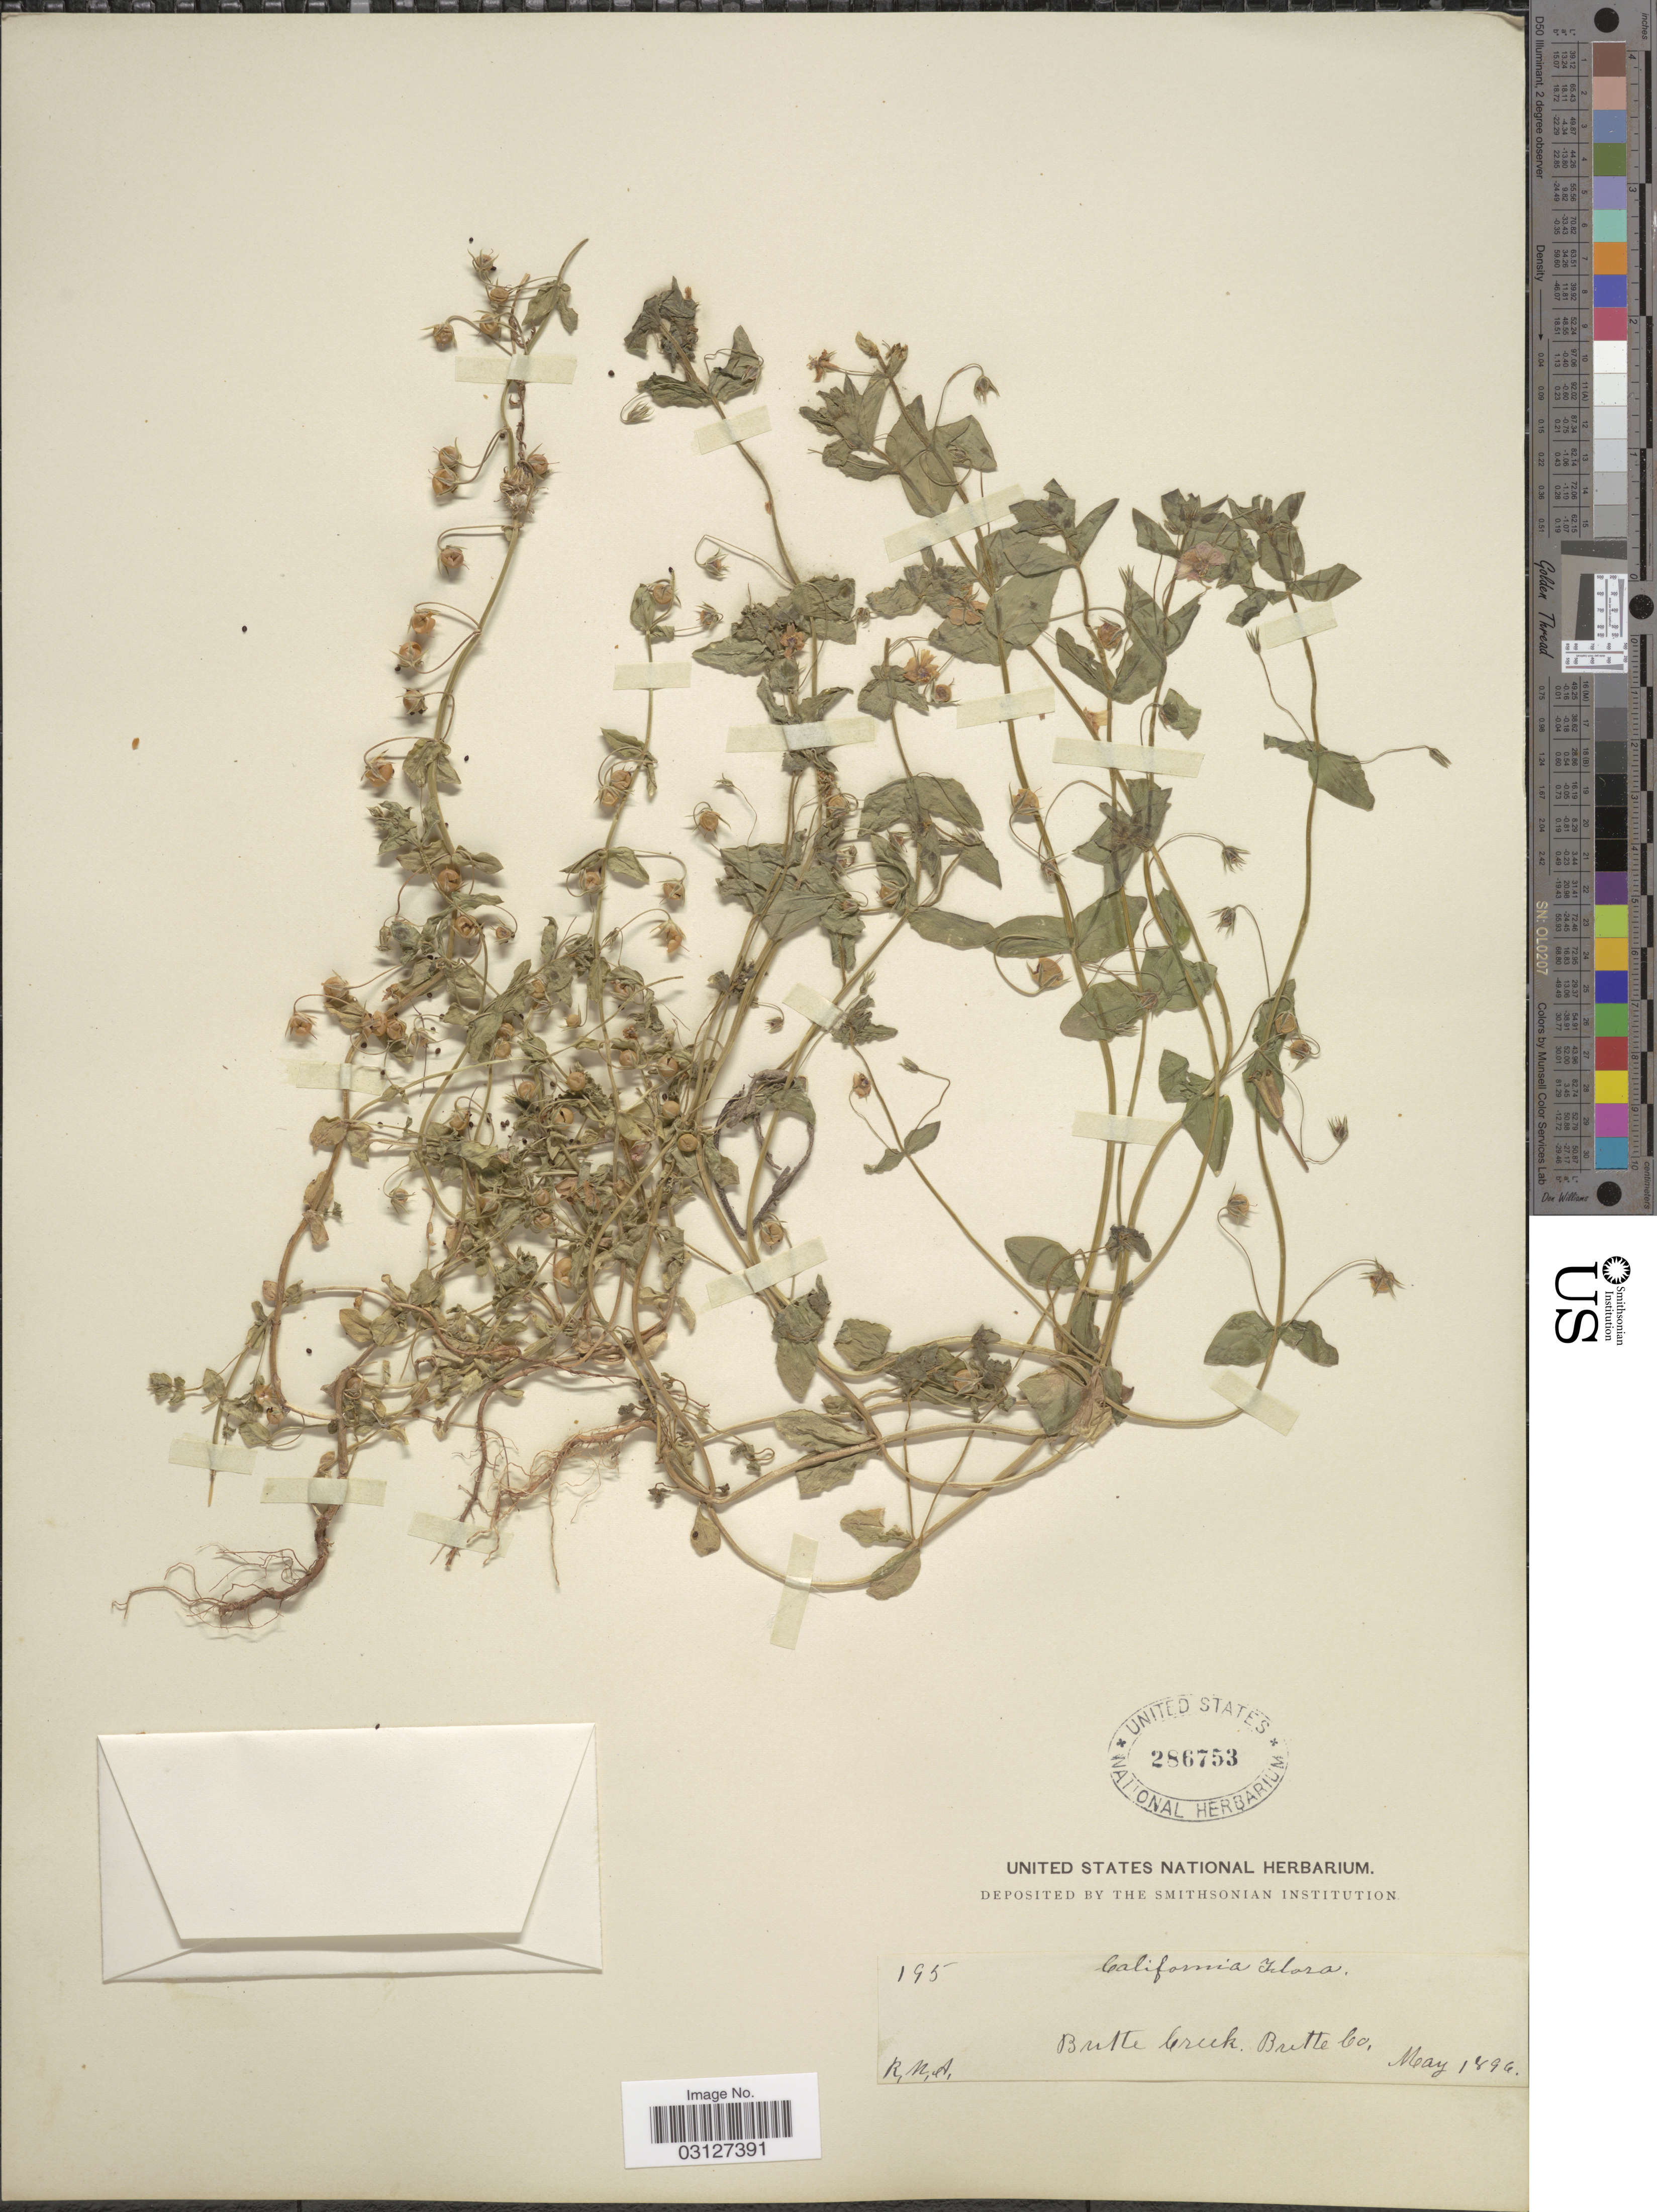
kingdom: Plantae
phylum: Tracheophyta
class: Magnoliopsida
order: Ericales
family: Primulaceae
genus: Anagallis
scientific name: Anagallis arvensis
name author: L.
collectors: R. M. A.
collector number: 195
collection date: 1896-05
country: United States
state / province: California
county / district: Butte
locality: Butte Creek, Butte Co.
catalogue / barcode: US 286753